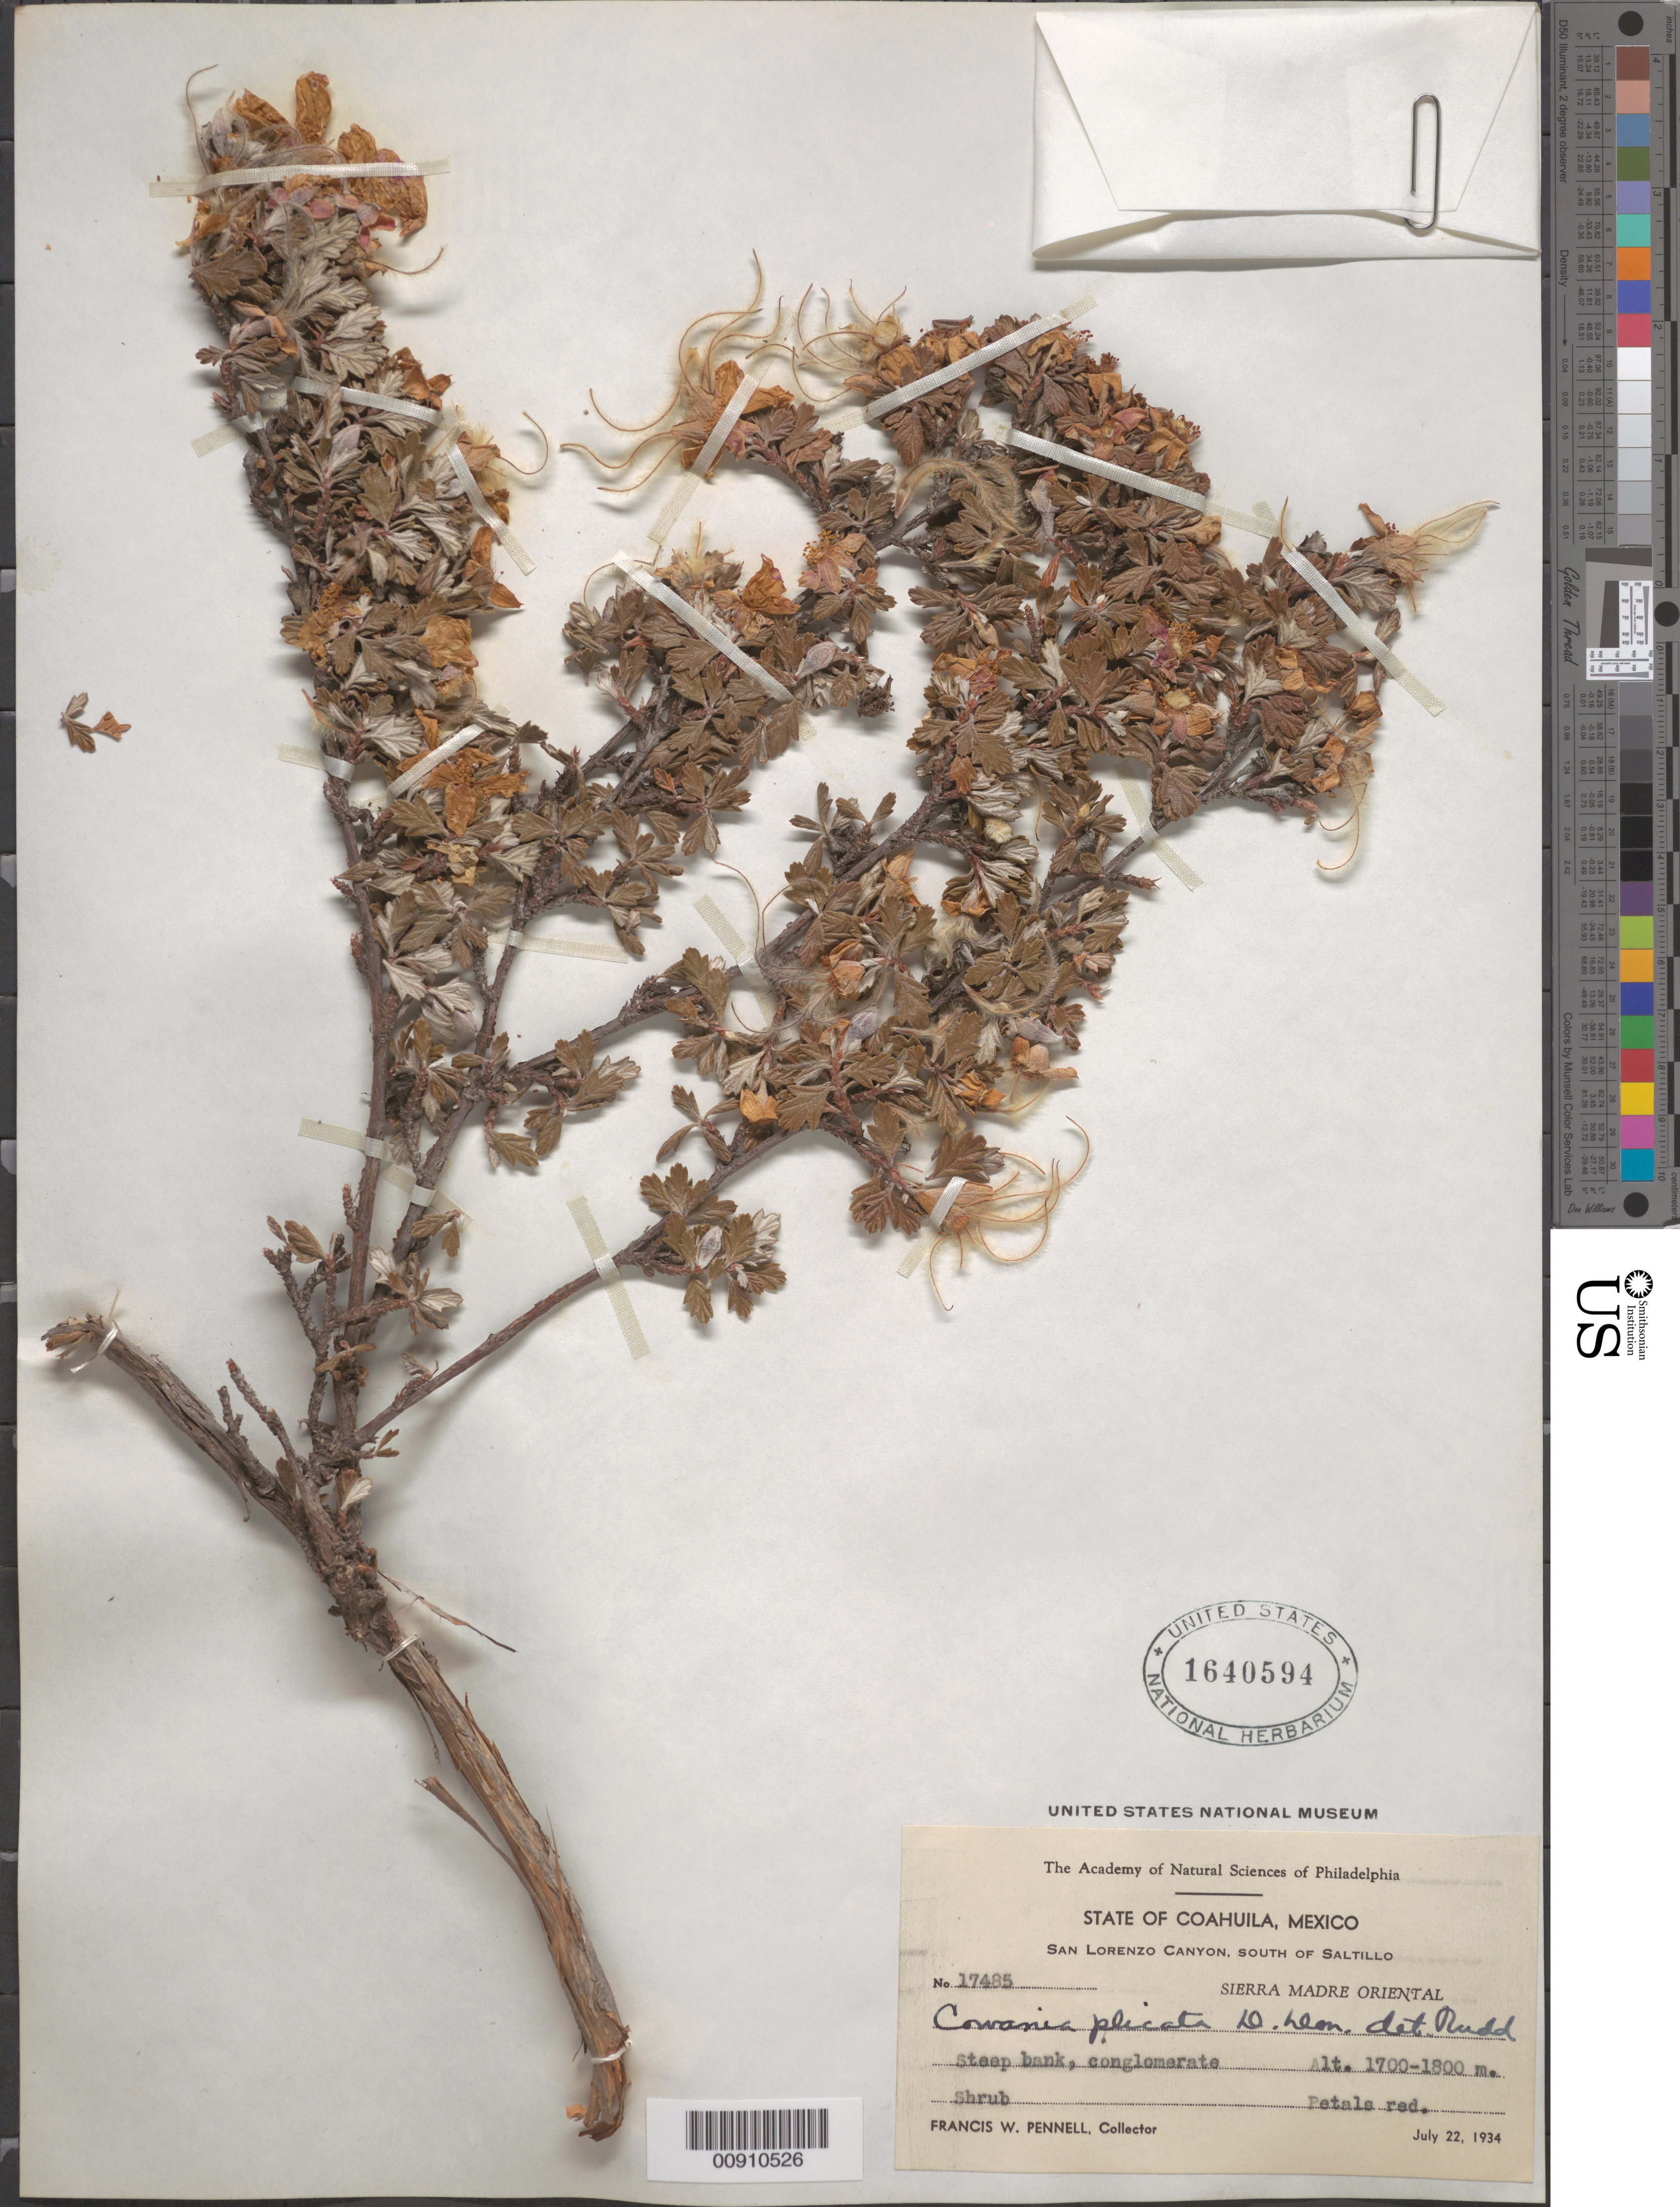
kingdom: Plantae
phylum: Tracheophyta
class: Magnoliopsida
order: Rosales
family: Rosaceae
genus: Purshia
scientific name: Purshia plicata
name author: (D. Don) Henrickson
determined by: Strong, Mark T., (BOT), Smithsonian Institution - National Museum of Natural History (UNITED STATES)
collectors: F. W. Pennell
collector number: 17485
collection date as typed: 22 Jul 1934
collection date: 1934-07-22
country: Mexico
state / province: Coahuila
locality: San Lorenzo Canyon, south of Saltillo, State of Coahuila. Sierra Madre Oriental.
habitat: Steep bank, conglomerate.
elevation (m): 1800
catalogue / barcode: US 1640594